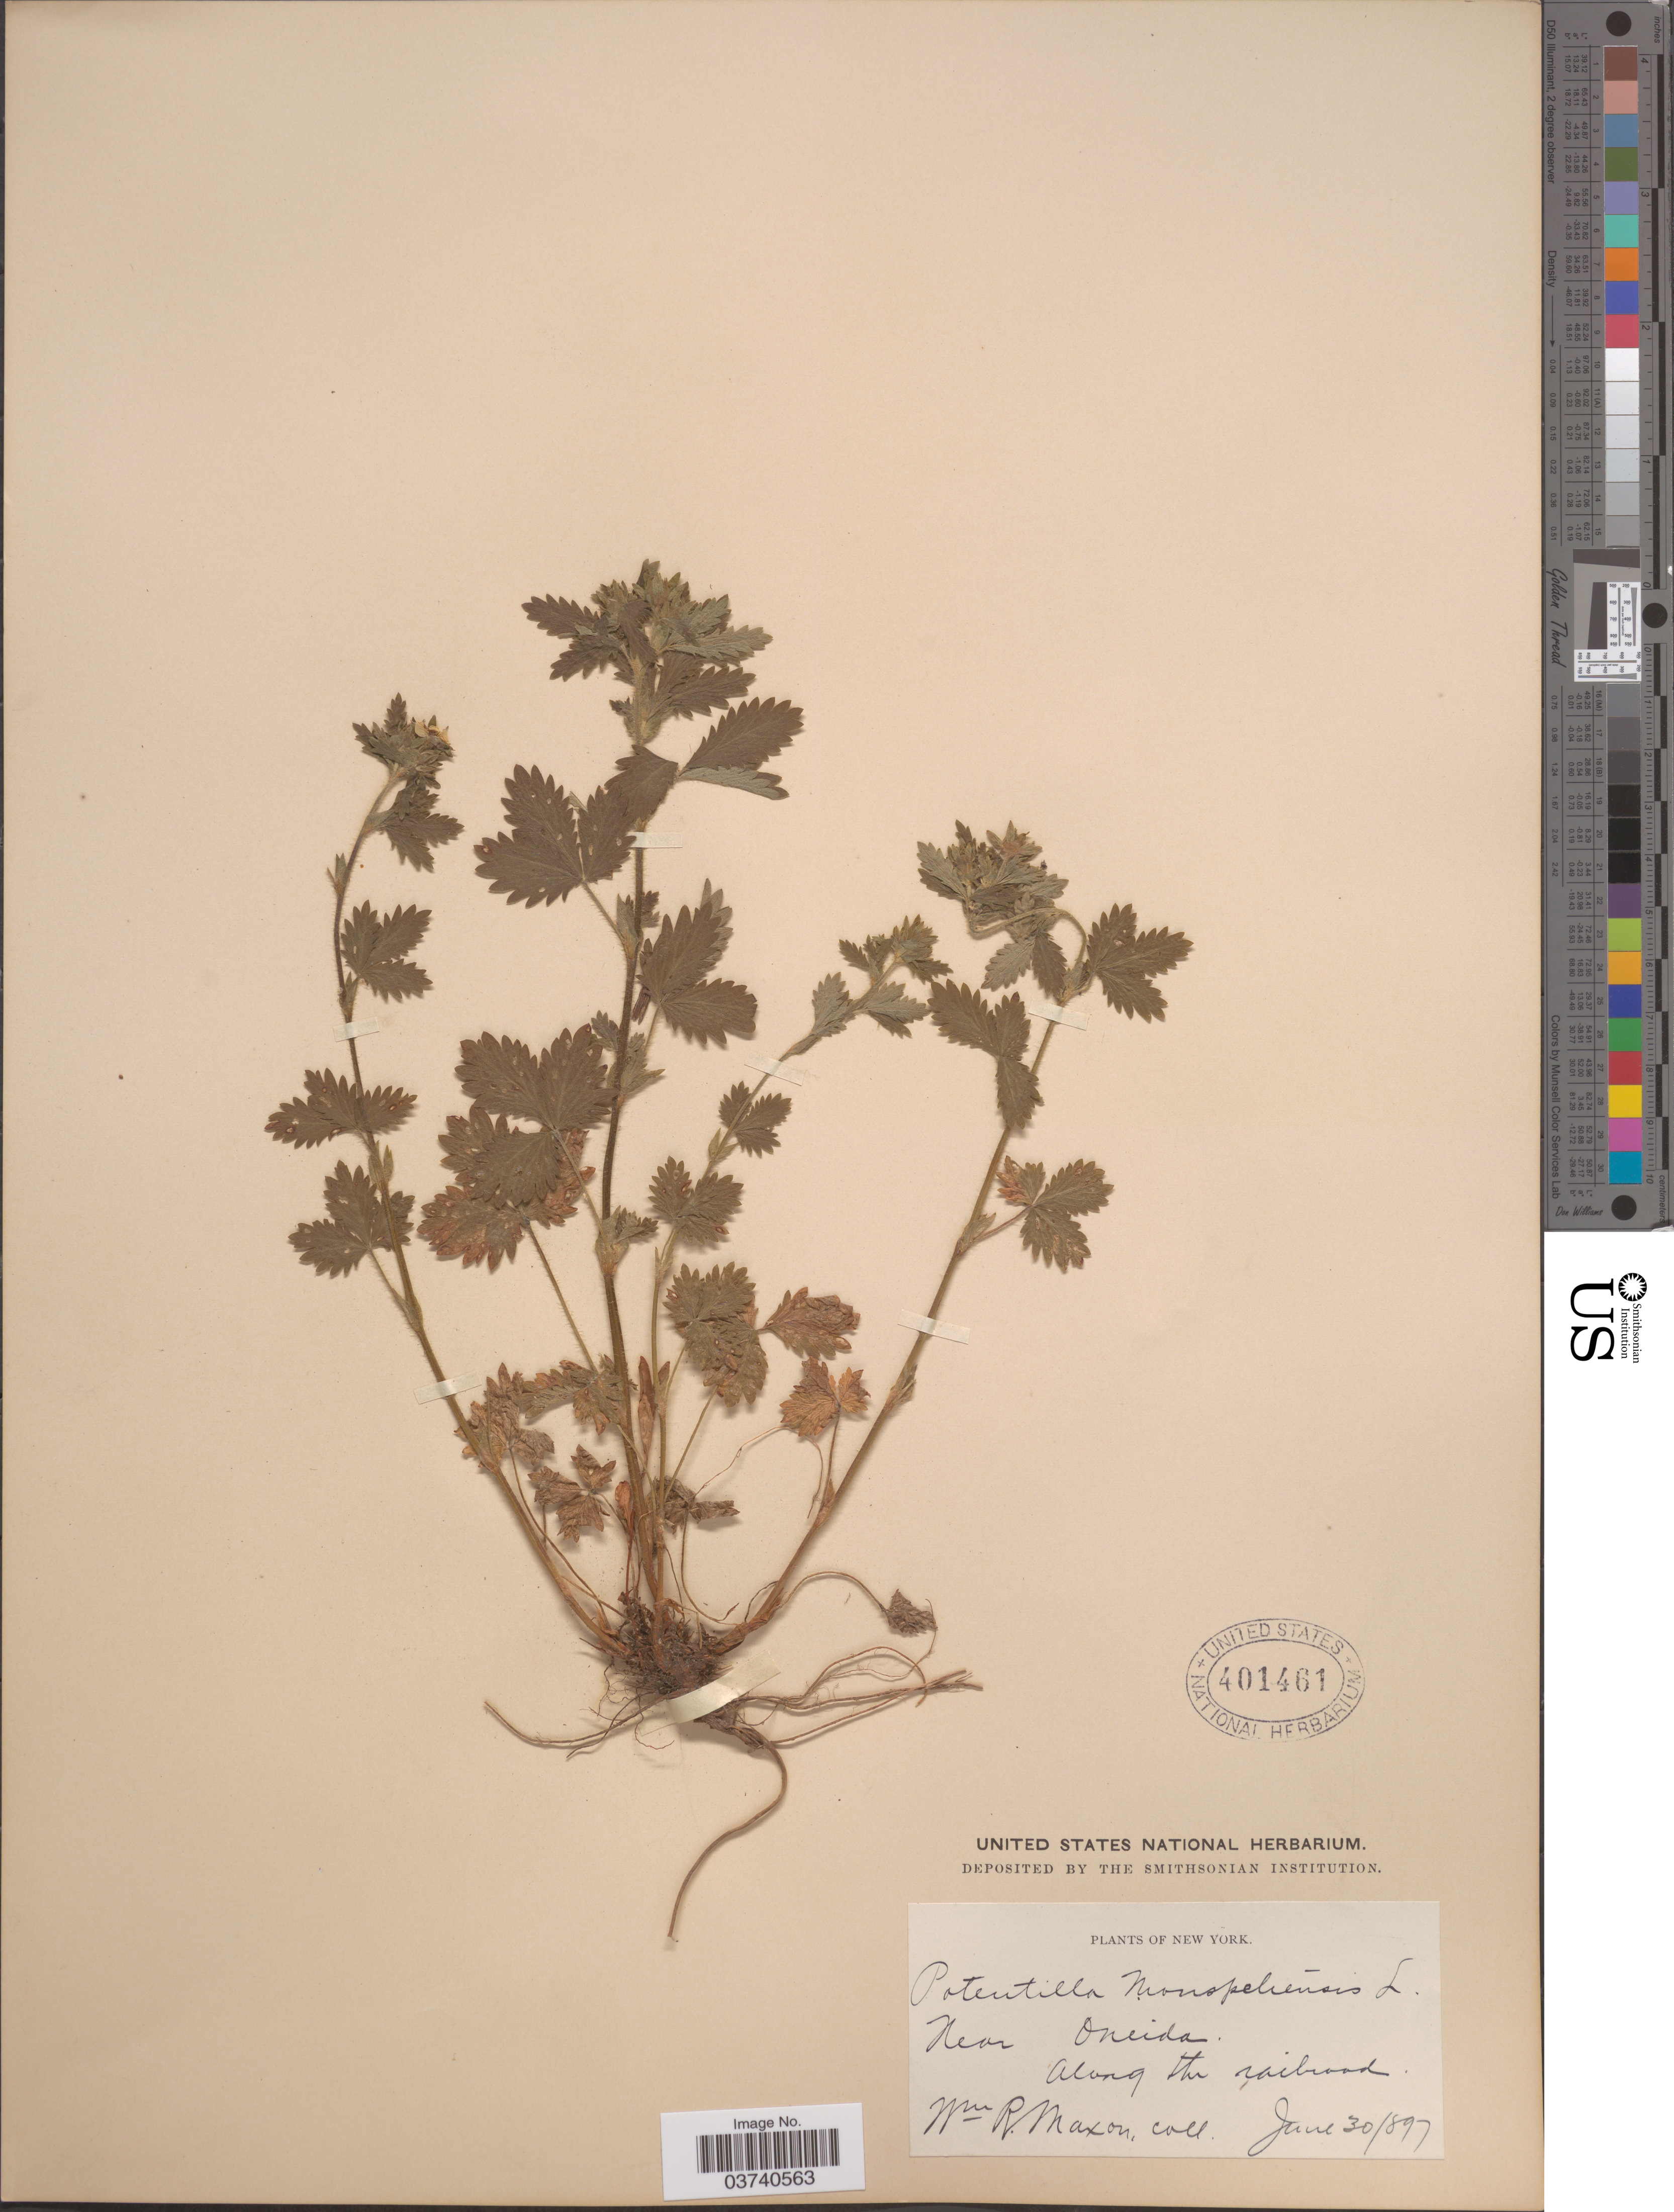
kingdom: Plantae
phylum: Tracheophyta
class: Magnoliopsida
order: Rosales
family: Rosaceae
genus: Potentilla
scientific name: Potentilla norvegica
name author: L.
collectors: W. R. Maxon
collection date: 1897-06-30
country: United States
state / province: New York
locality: Near Oneida. Along the railroad.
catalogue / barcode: US 401461